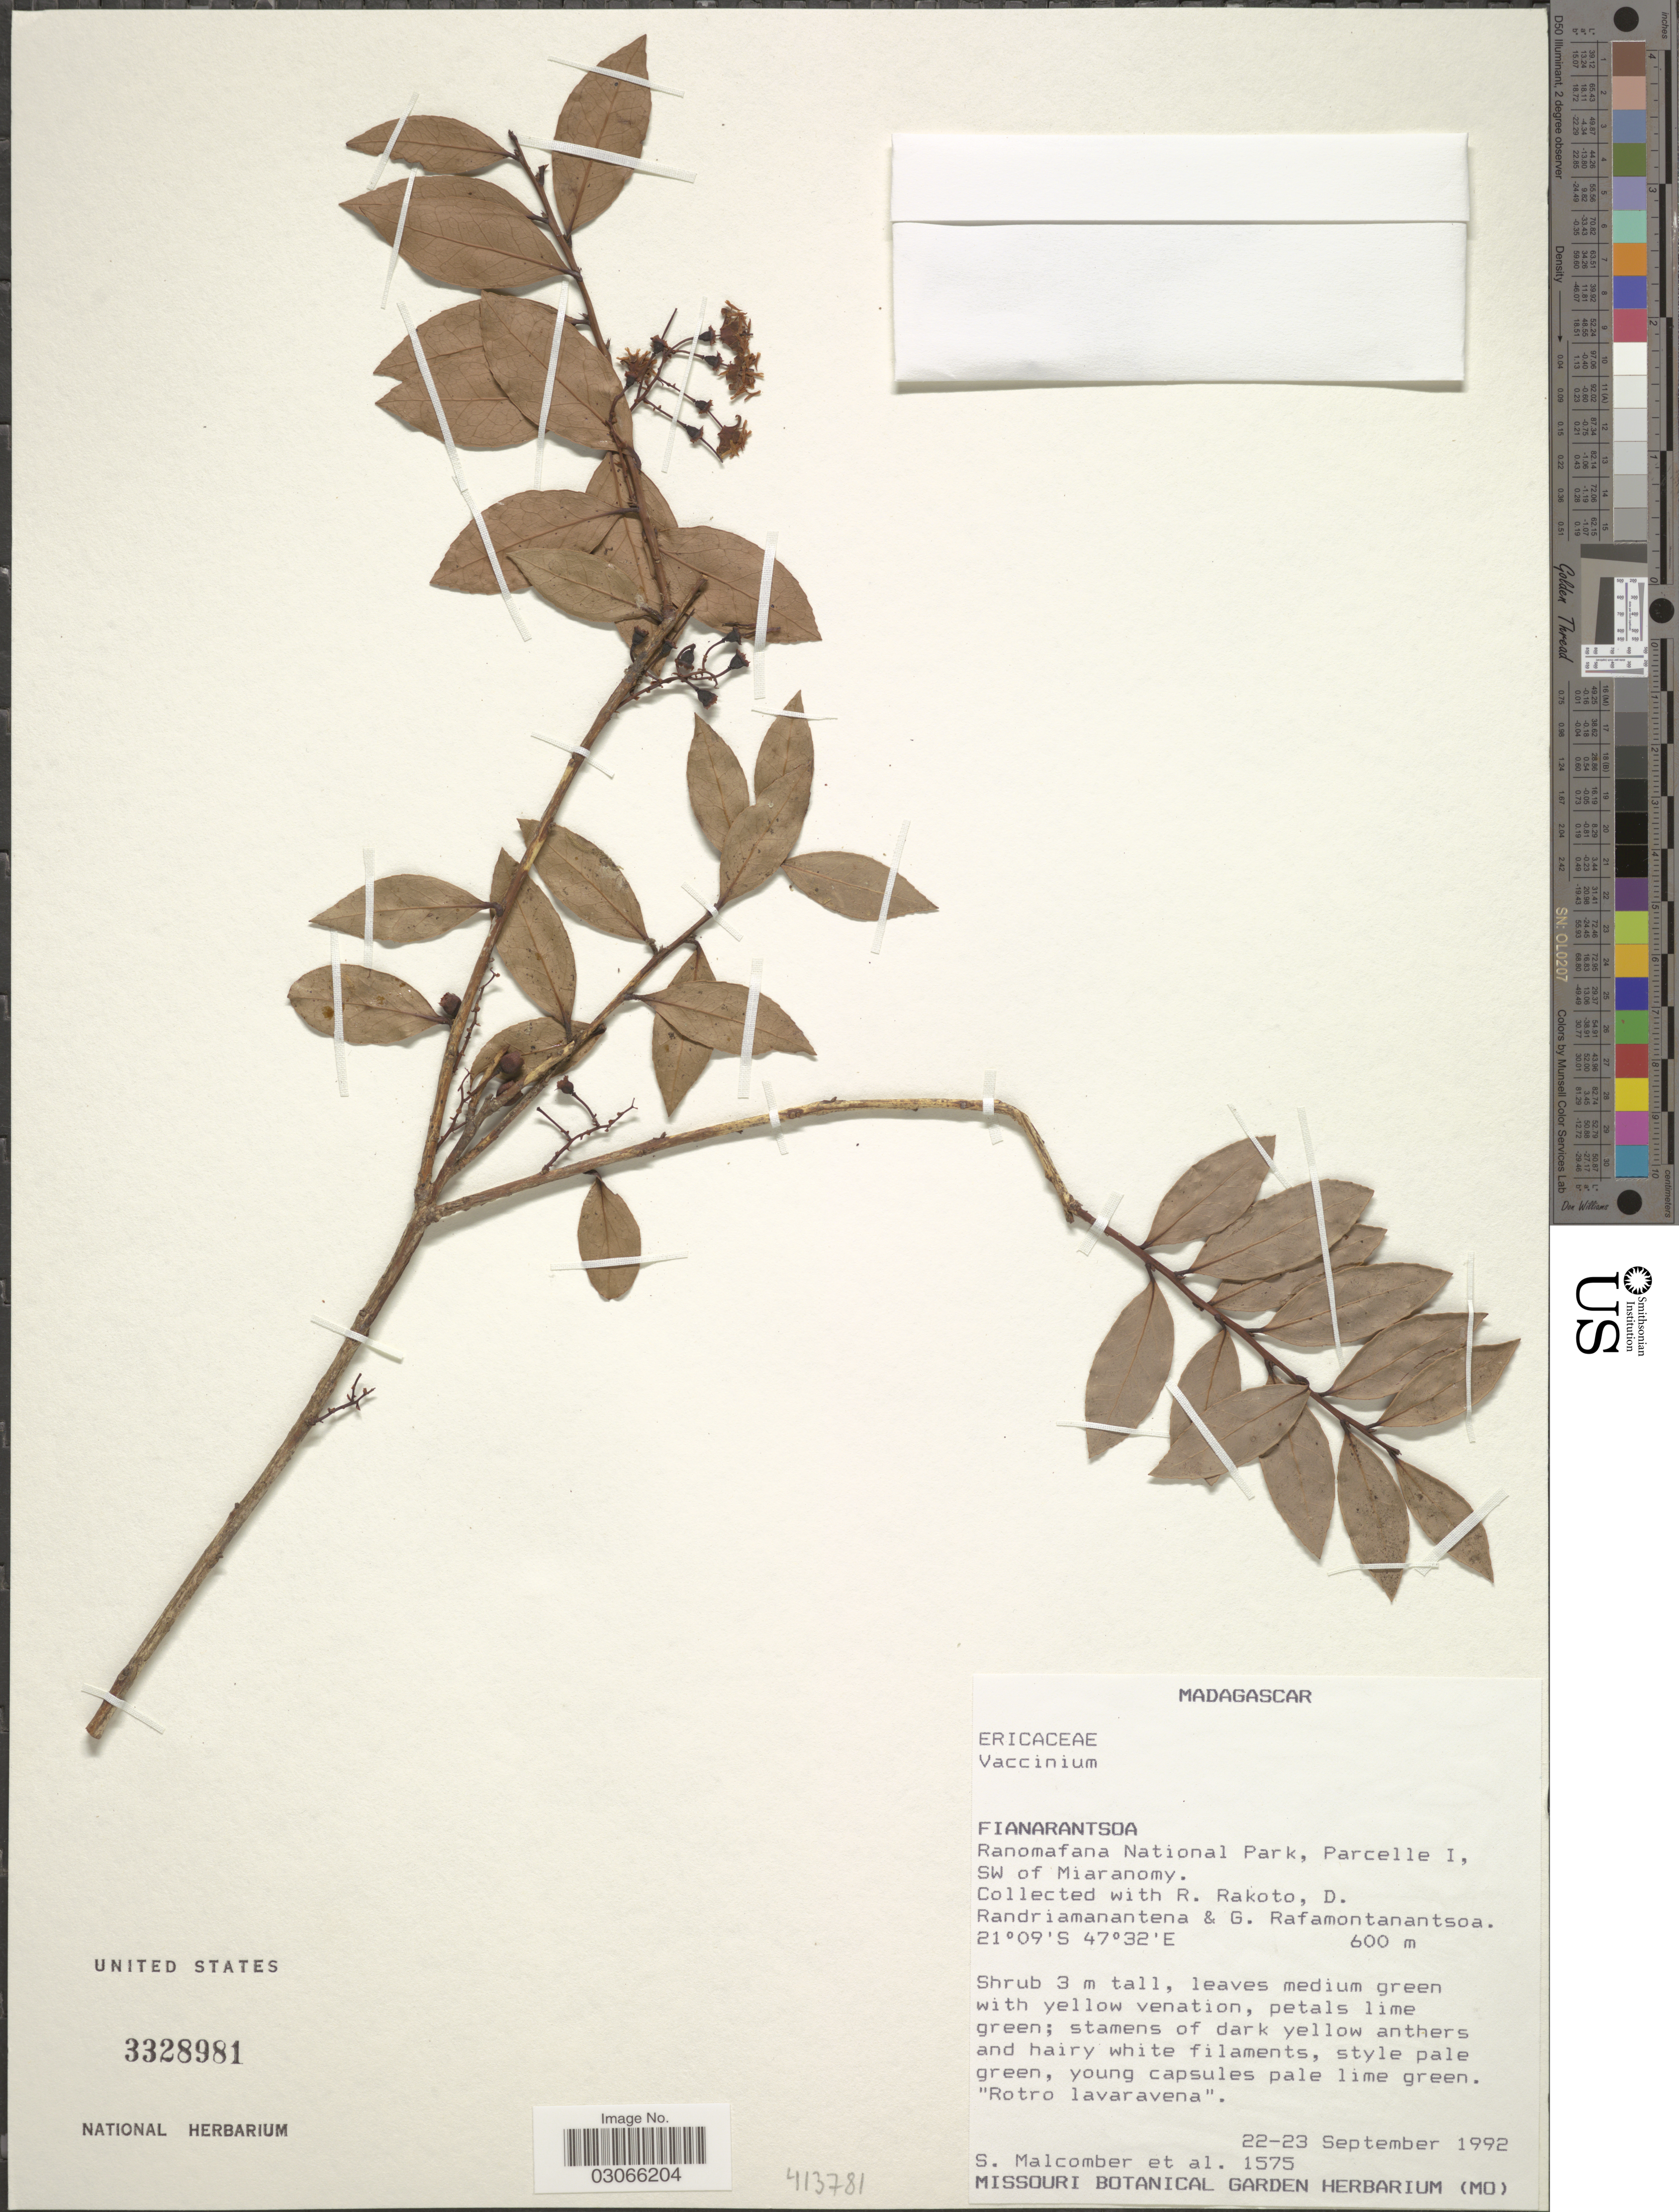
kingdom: Plantae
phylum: Tracheophyta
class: Magnoliopsida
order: Ericales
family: Ericaceae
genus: Vaccinium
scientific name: Vaccinium sp.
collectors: S. T. Malcomber, R. Rakoto, D. Randriamanantena & G. Rafamontanantsoa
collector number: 1575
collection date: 1992-09-22/1992-09-23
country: Madagascar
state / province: Vatovavy Fitovinany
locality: Ranomafana National Park, Parcelle I, SW of Miaranomy.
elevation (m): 600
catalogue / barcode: US 3328981